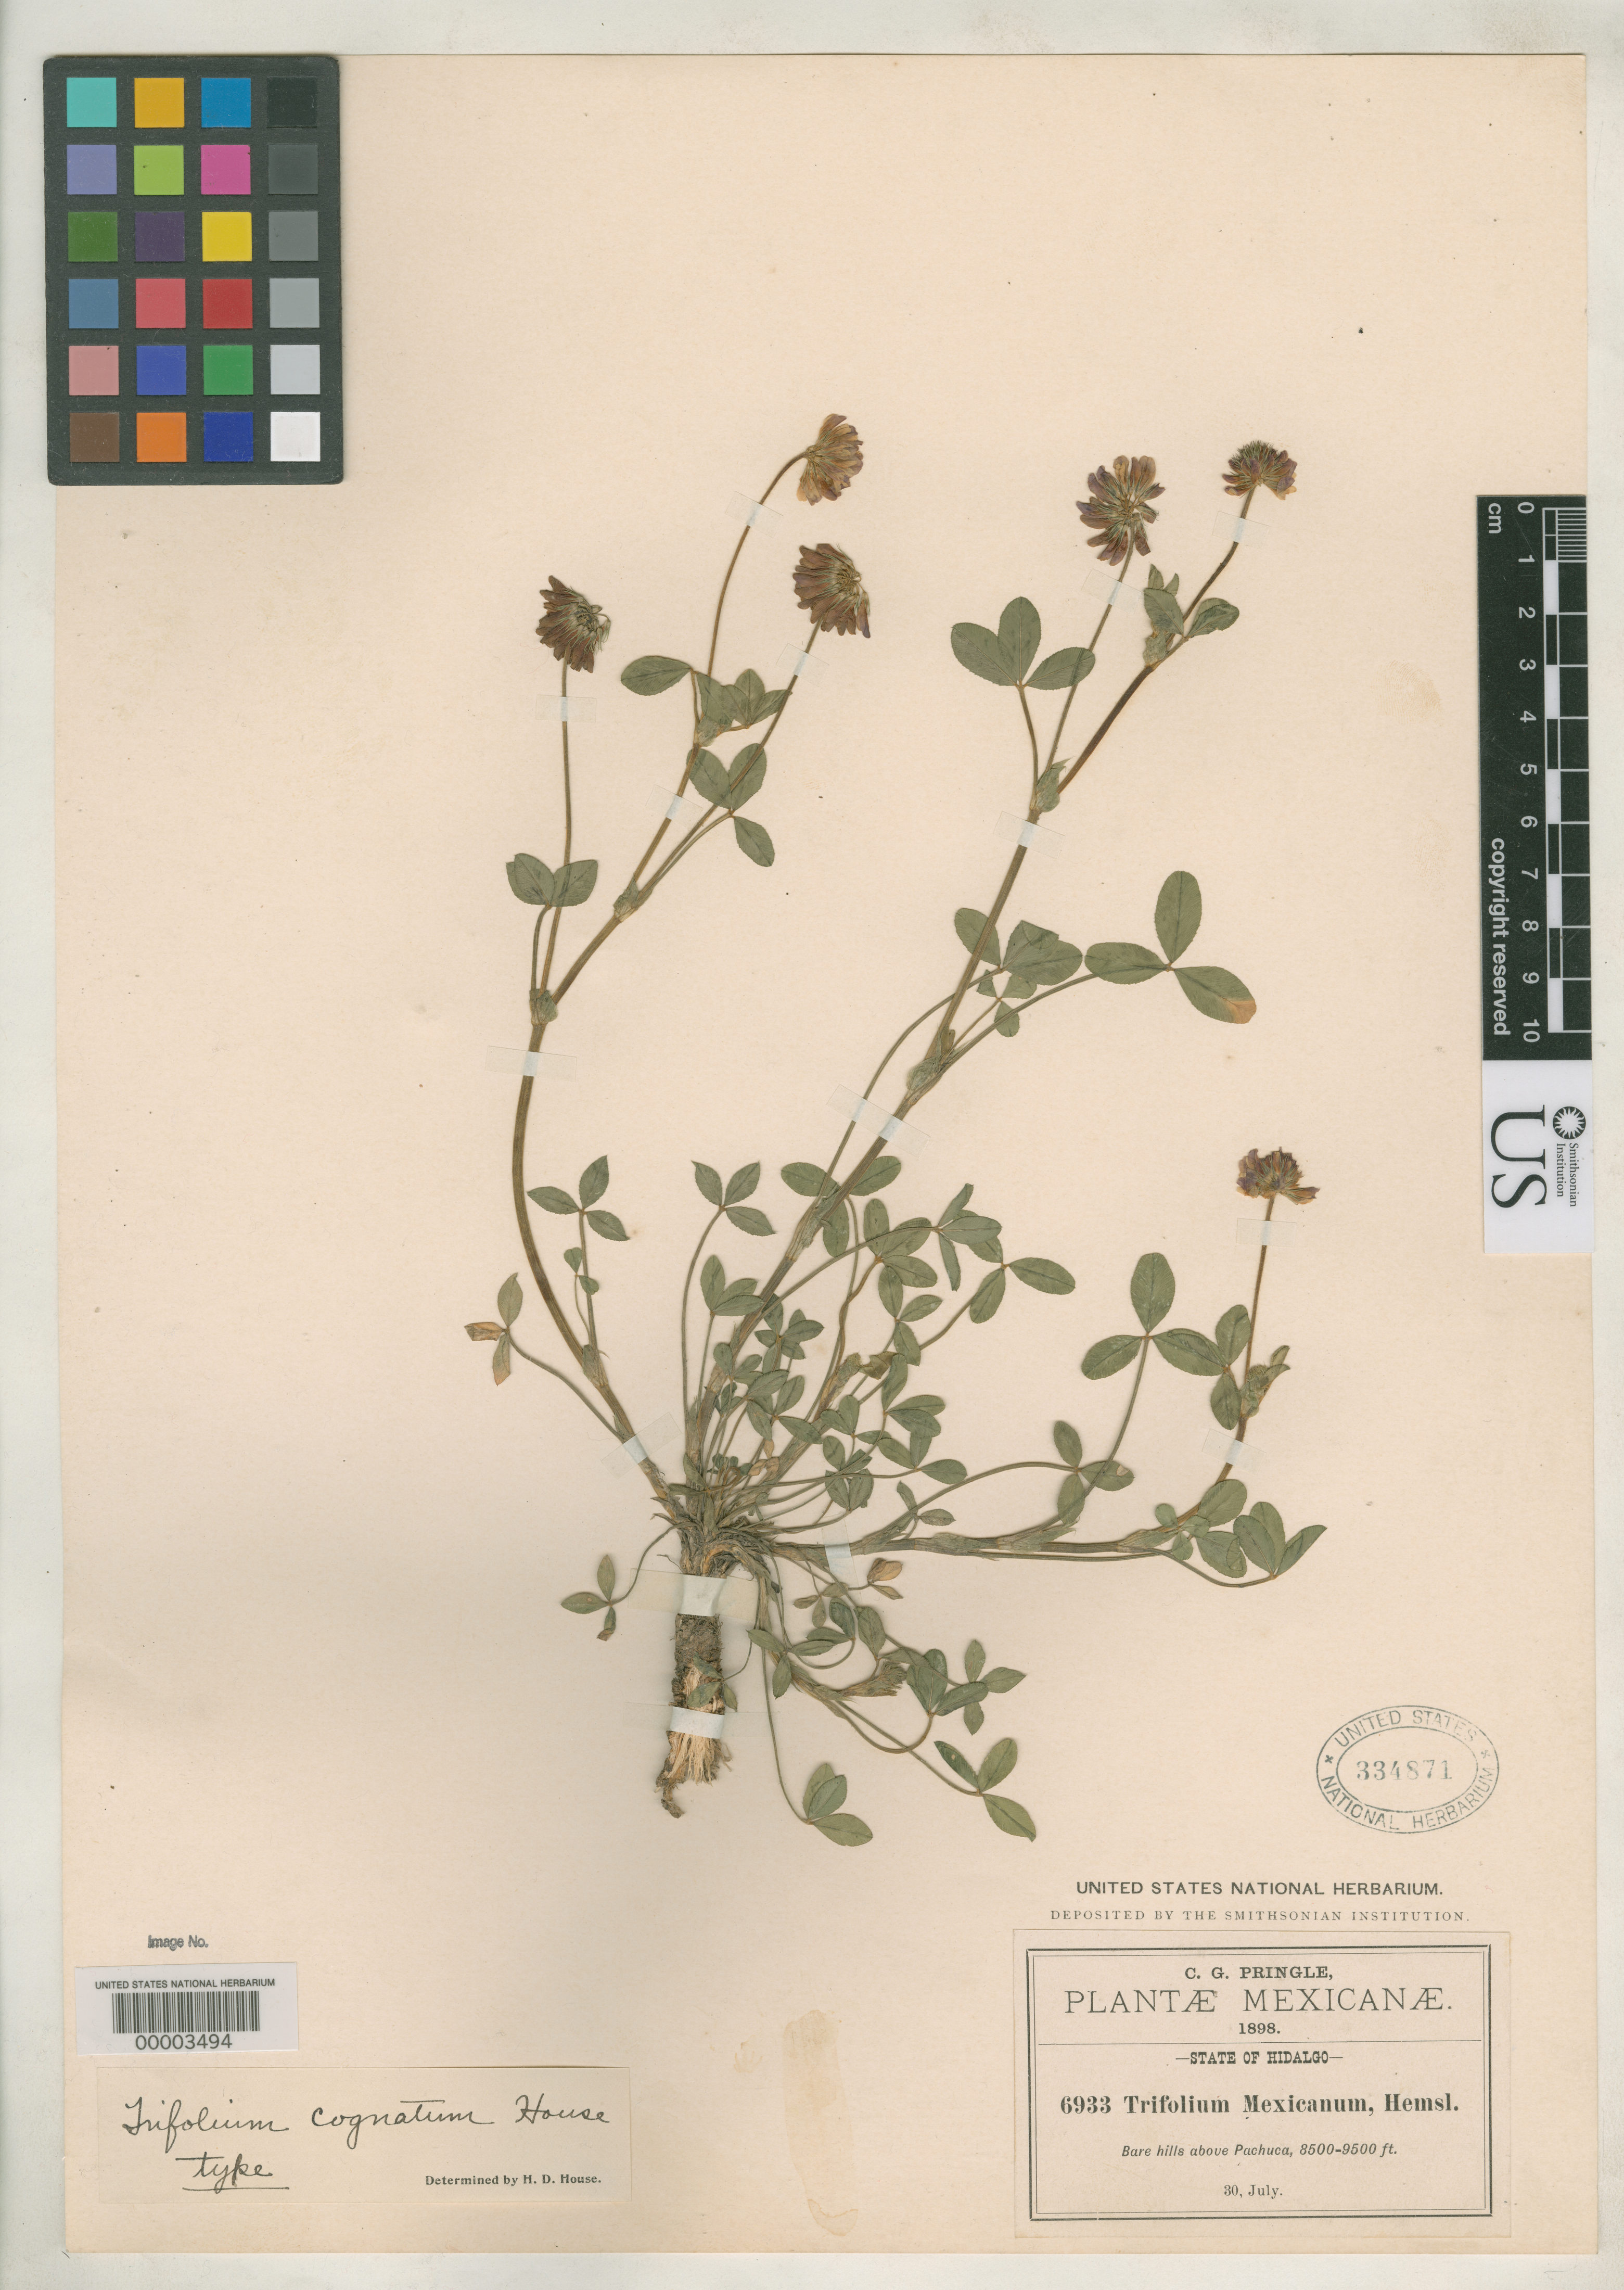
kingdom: Plantae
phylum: Tracheophyta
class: Magnoliopsida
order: Fabales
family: Fabaceae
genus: Trifolium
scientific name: Trifolium cognatum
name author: House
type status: Holotype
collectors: C. G. Pringle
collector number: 6933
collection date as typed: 30 Jul 1898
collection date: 1898-07-30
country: Mexico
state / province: Hidalgo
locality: Hills above Pachuca.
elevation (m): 2600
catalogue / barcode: US 334871